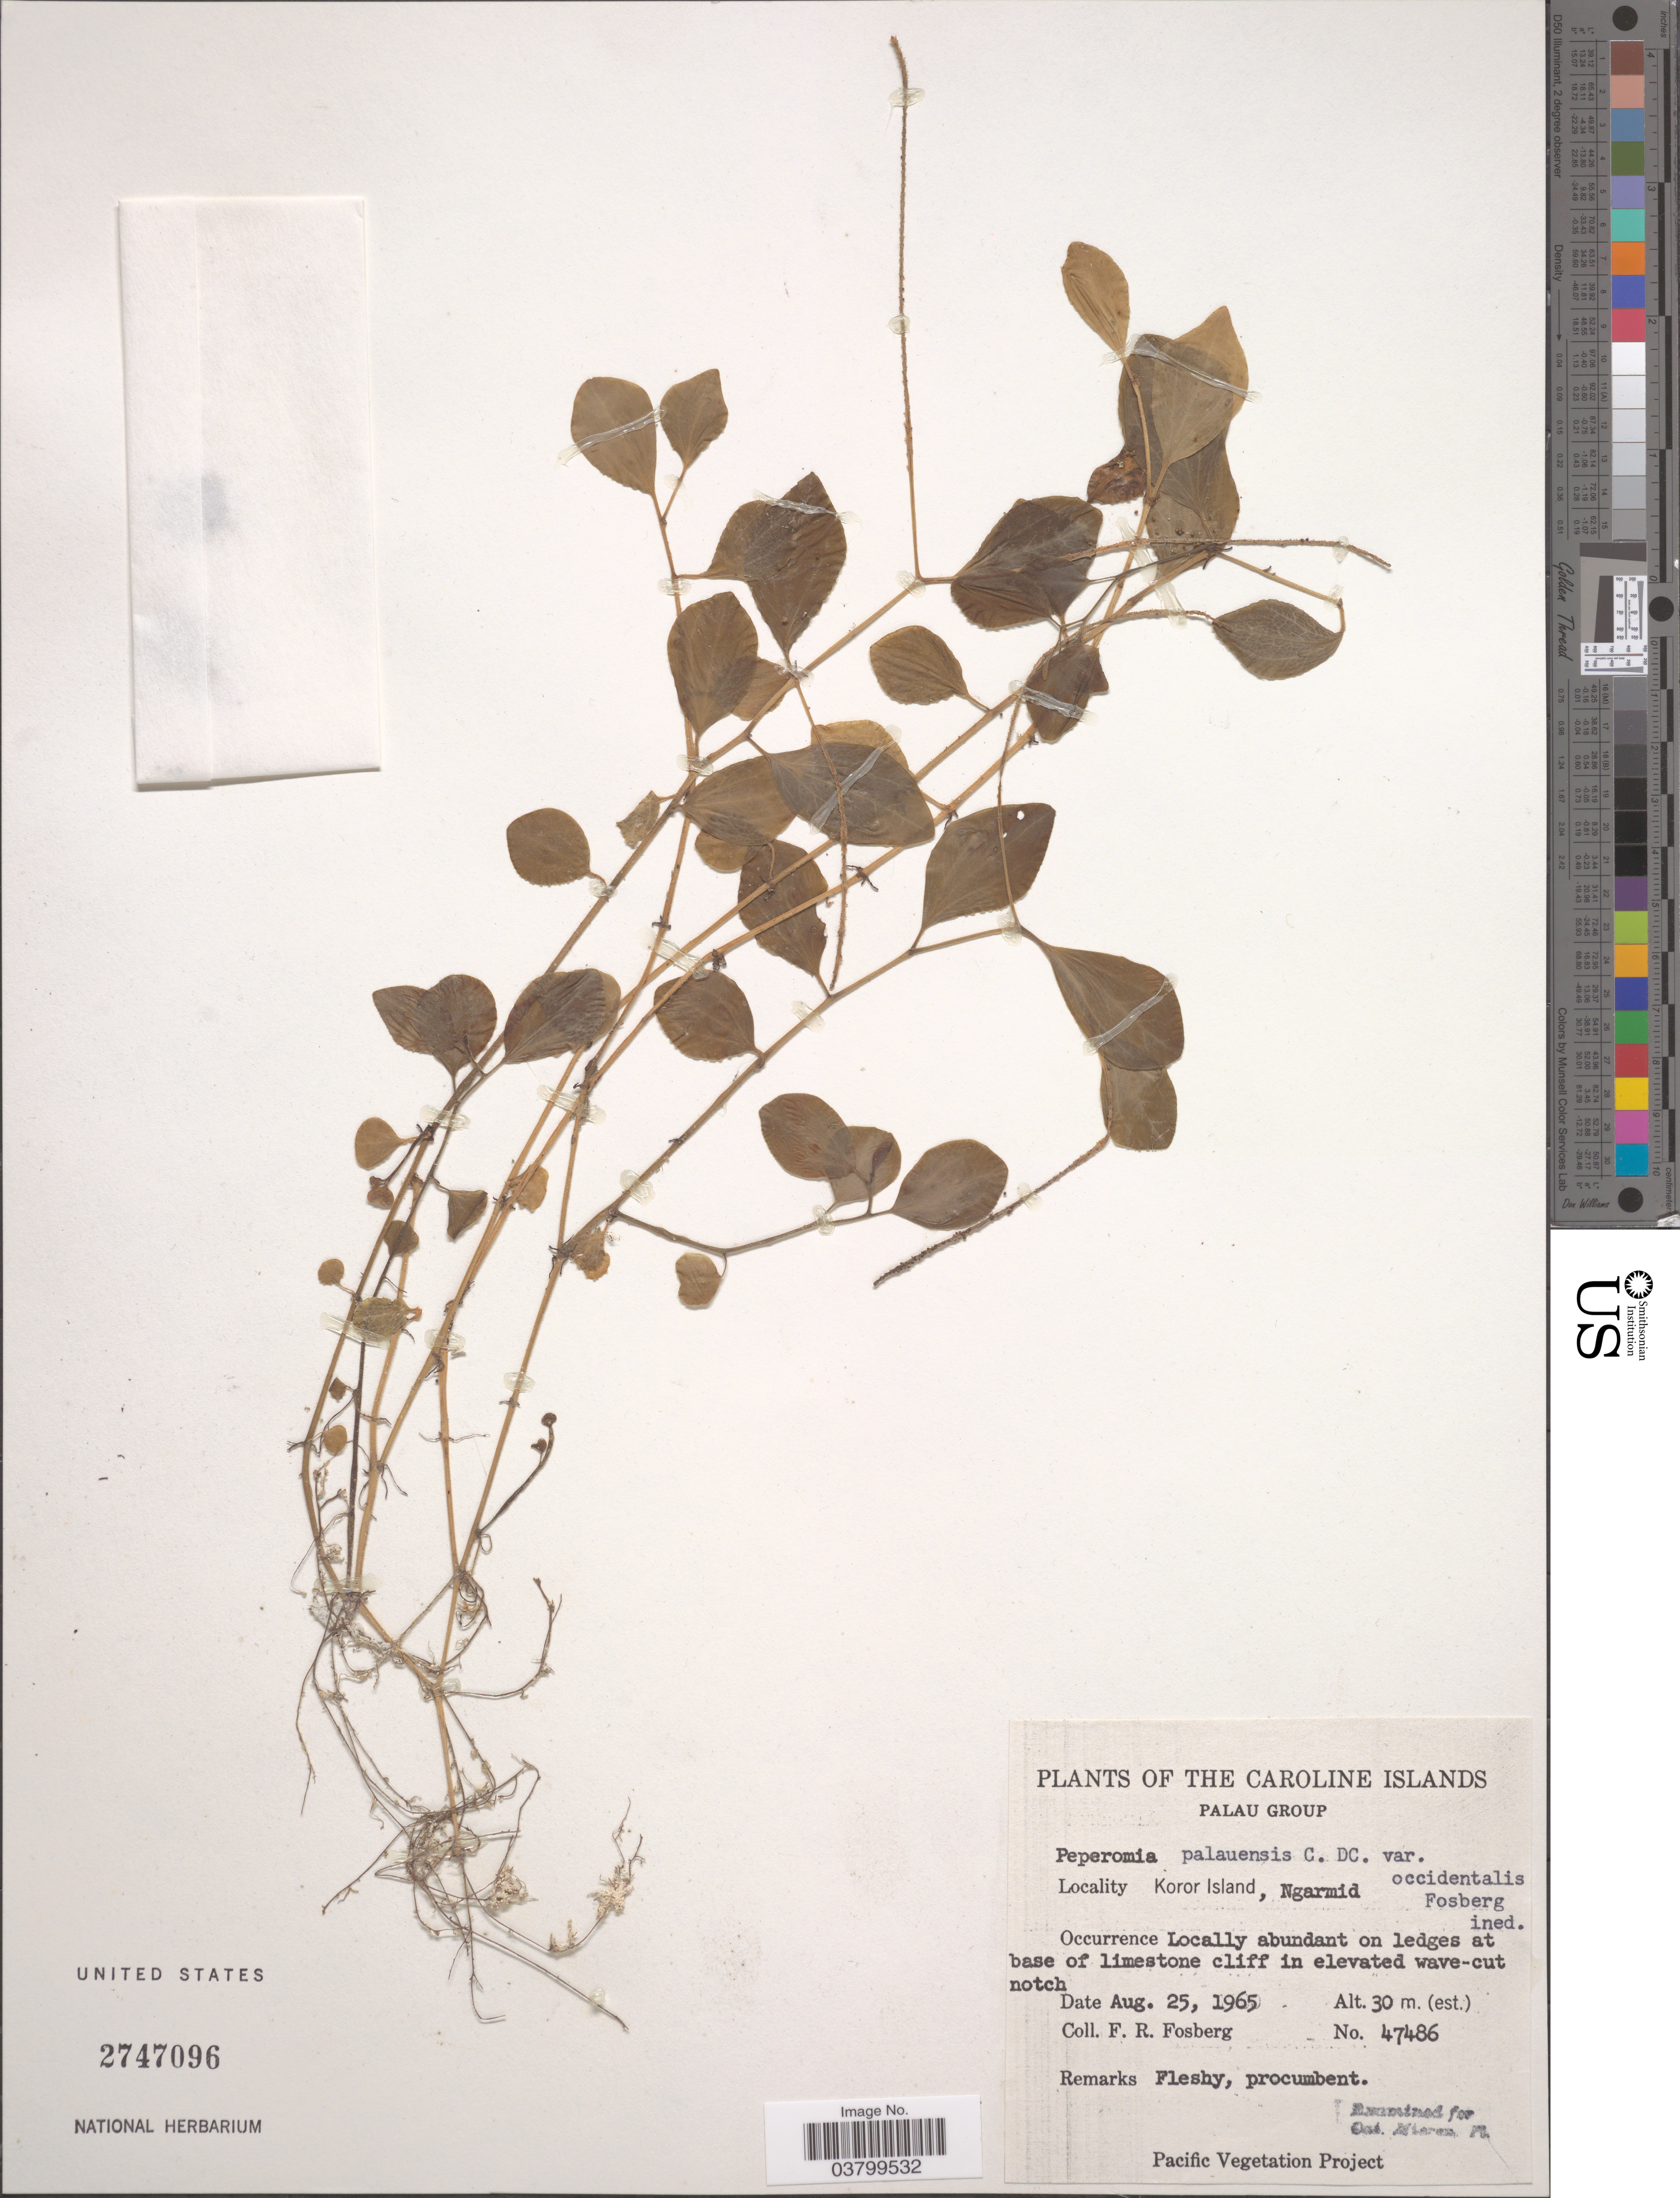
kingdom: Plantae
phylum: Tracheophyta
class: Magnoliopsida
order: Piperales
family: Piperaceae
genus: Peperomia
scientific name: Peperomia palauensis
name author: C. DC.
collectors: F. R. Fosberg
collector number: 47486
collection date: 1965-08-25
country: Palau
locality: The Caroline Islands. Palau Group. Koror Island, Ngarmid.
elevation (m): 30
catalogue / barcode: US 2747096